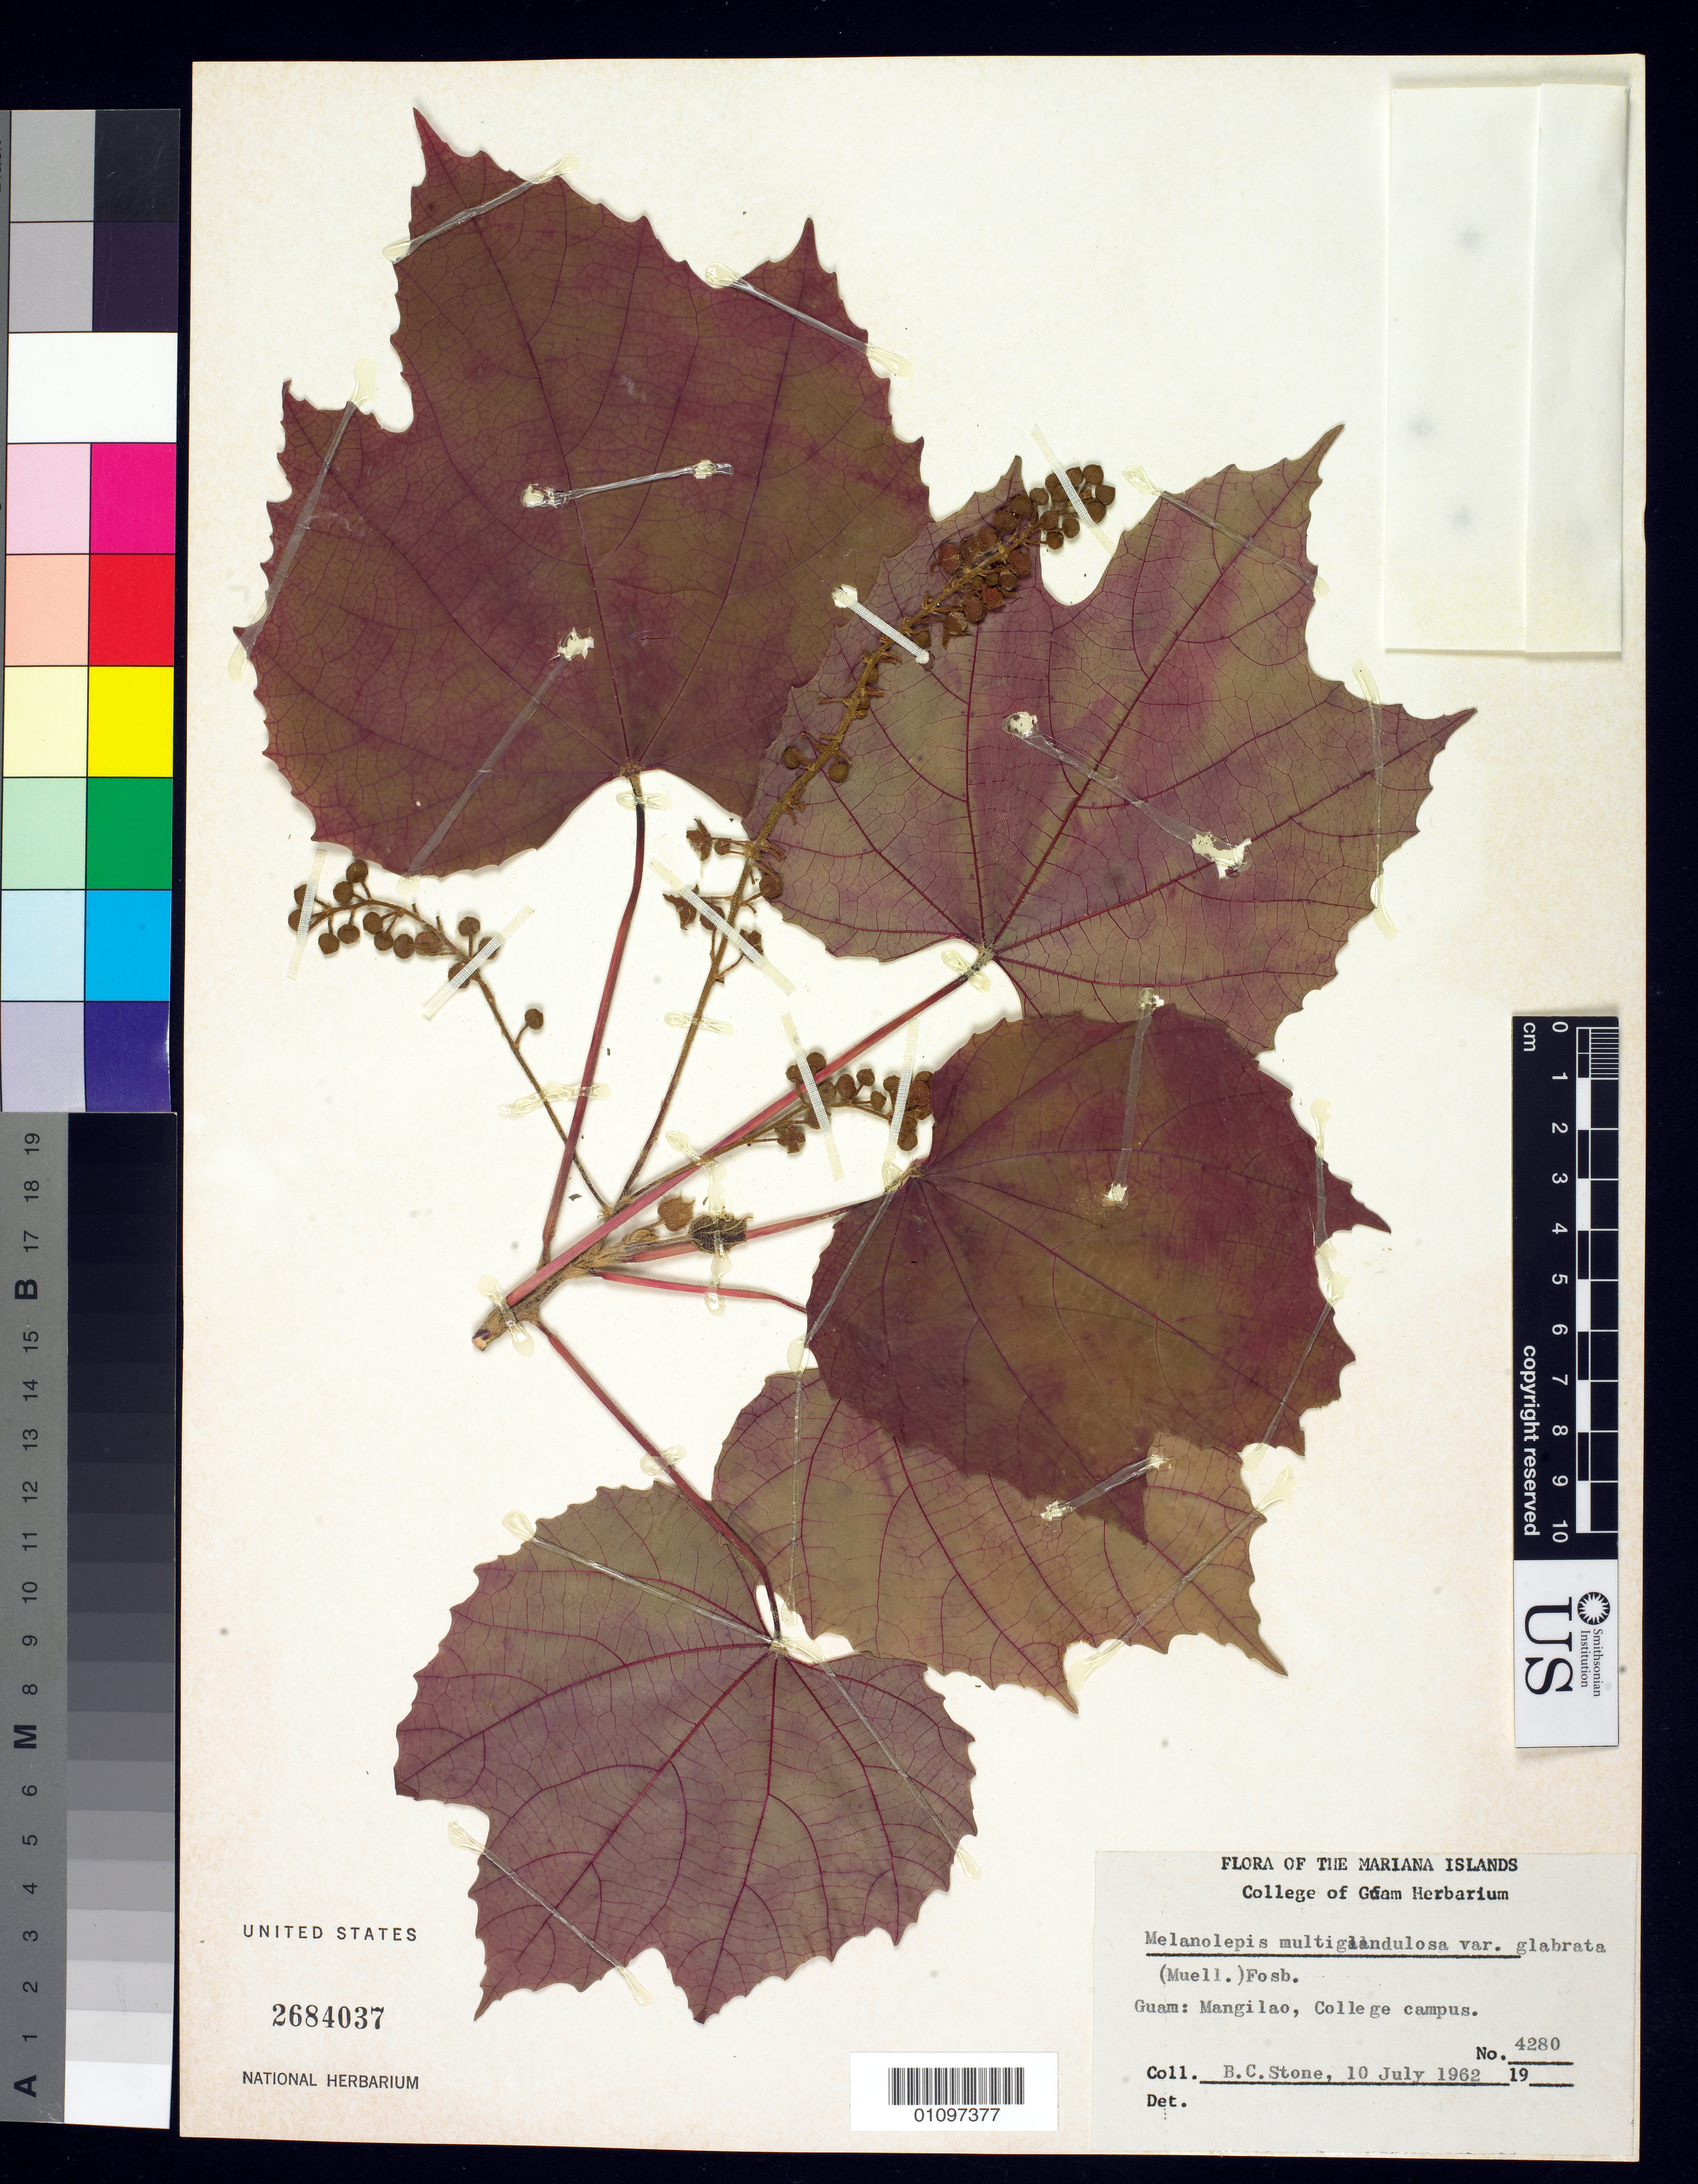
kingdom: Plantae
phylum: Tracheophyta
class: Magnoliopsida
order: Malpighiales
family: Euphorbiaceae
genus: Melanolepis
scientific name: Melanolepis multiglandulosa var. glabrata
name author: (Müll. Arg.) Fosberg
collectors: B. C. Stone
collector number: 4280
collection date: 1962-07-10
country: Guam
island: Guam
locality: Mangilao, college campus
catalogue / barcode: US 2684037